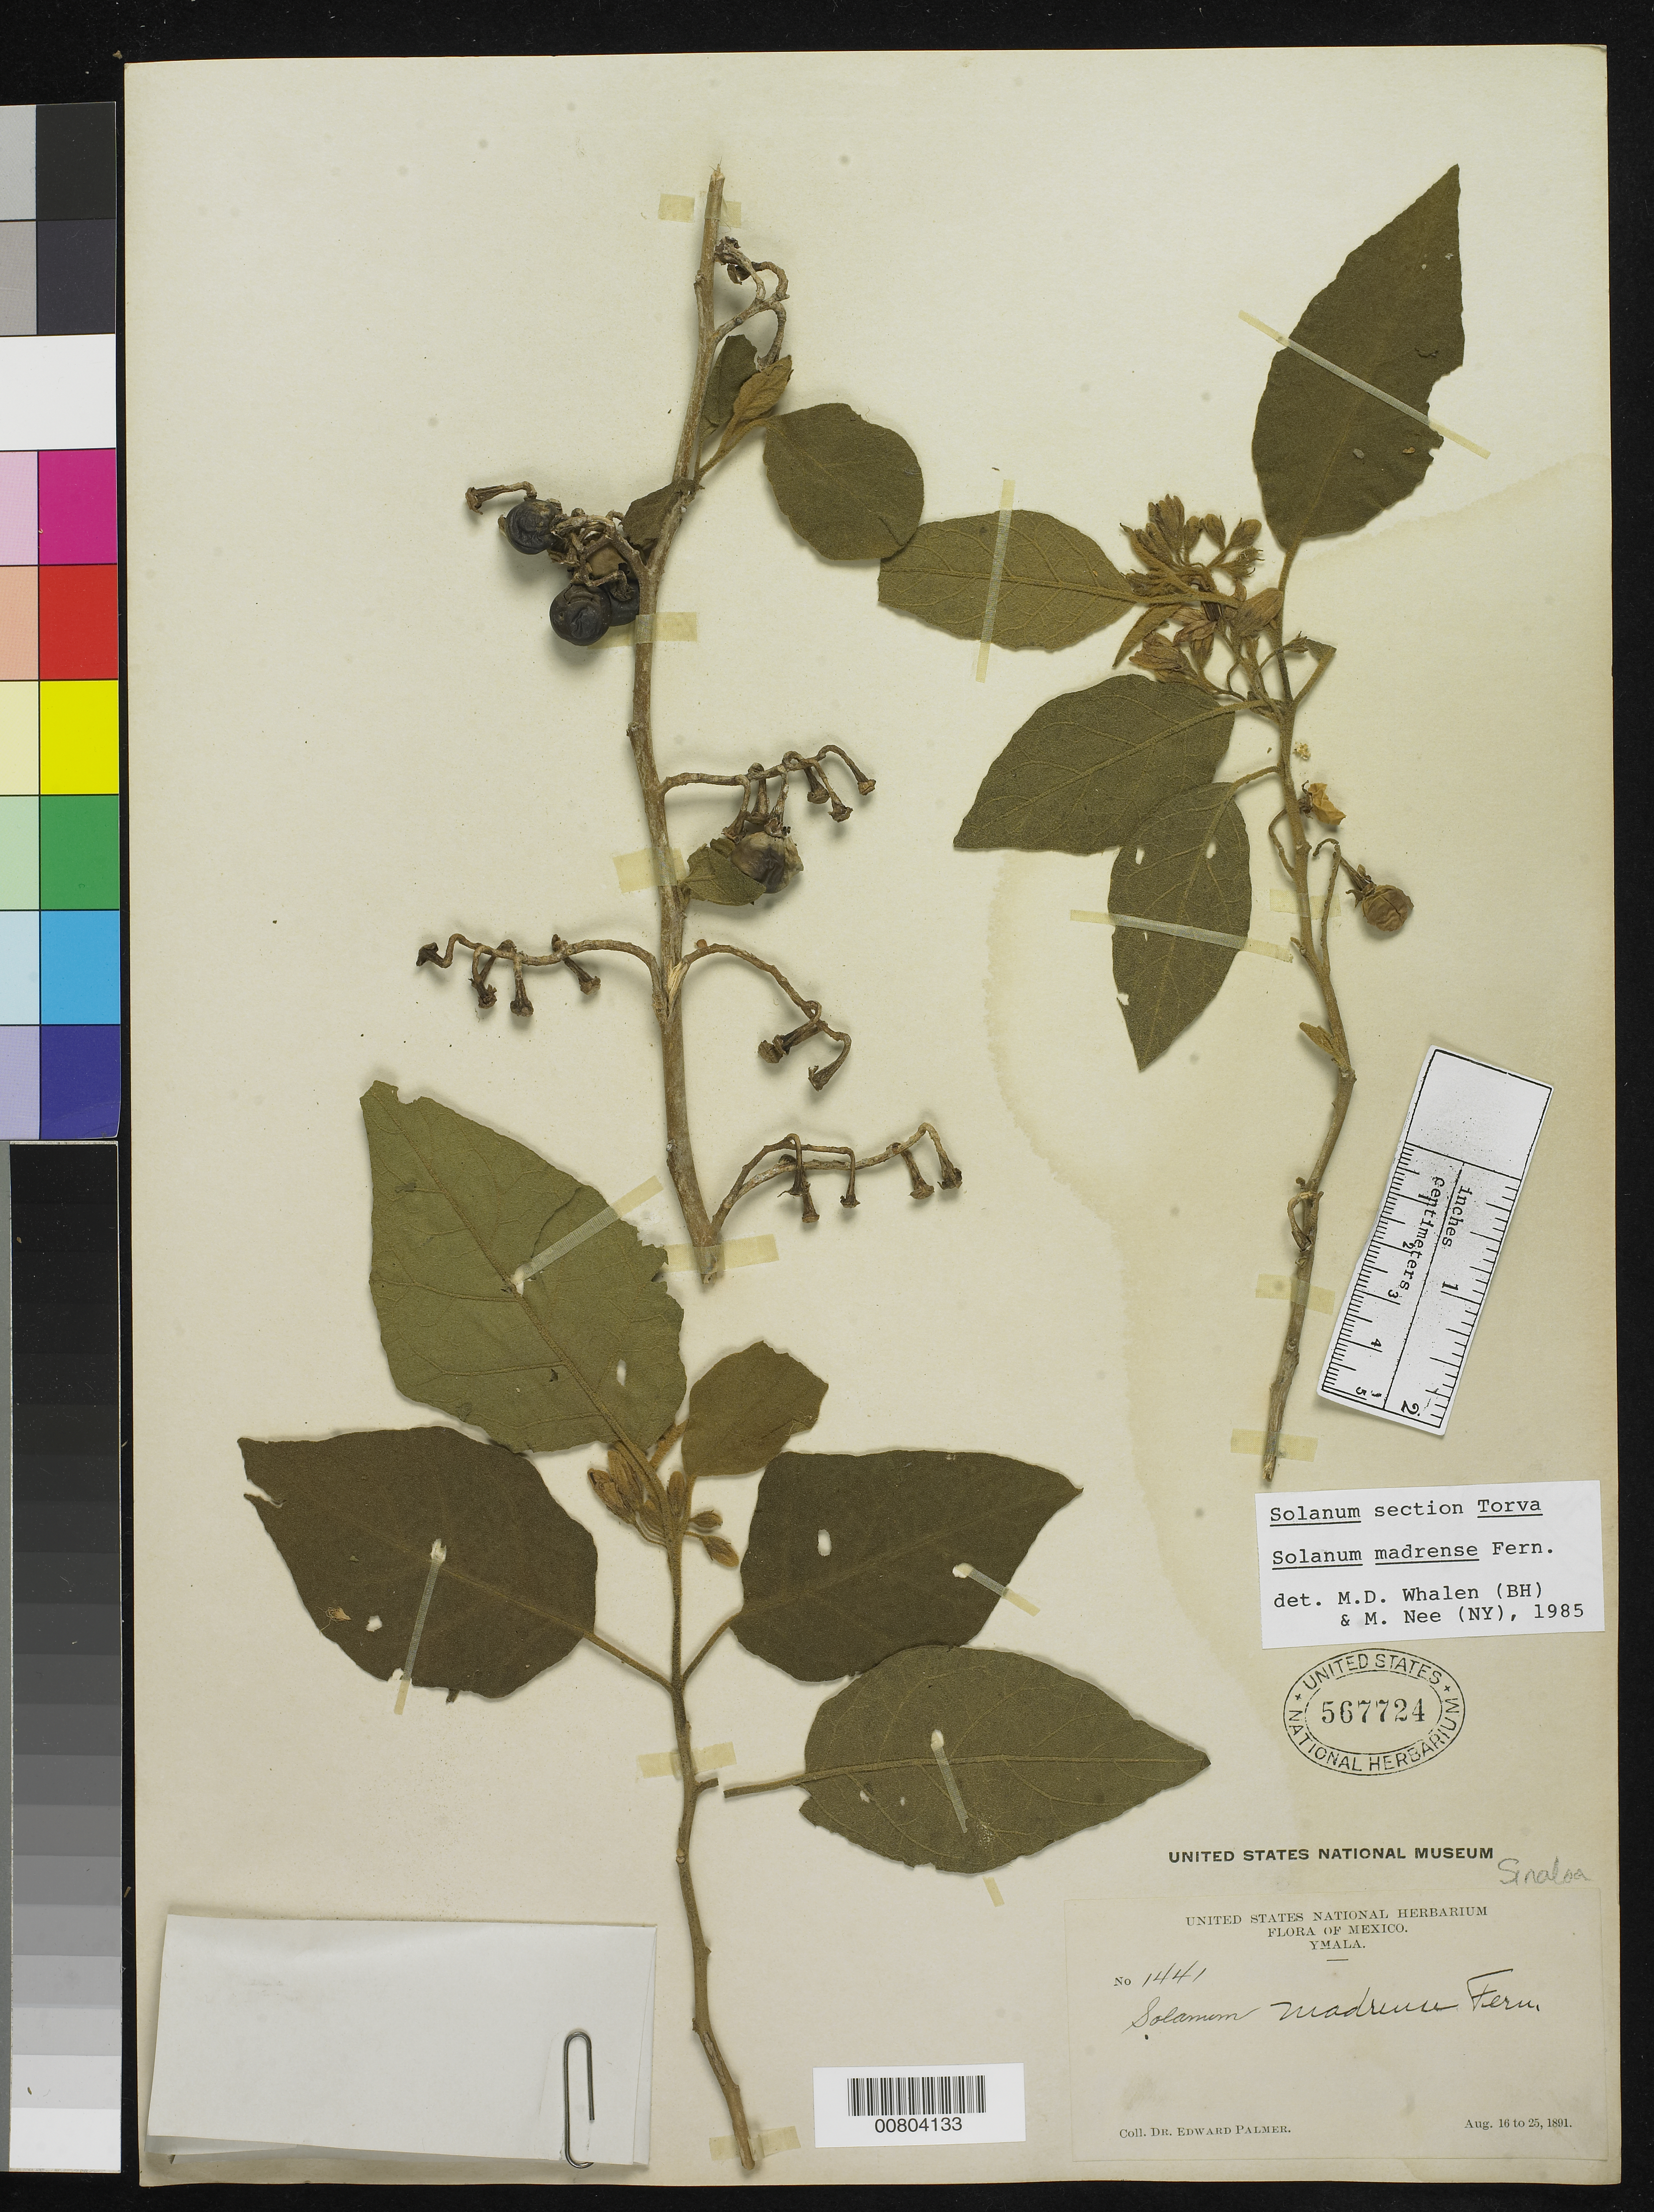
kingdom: Plantae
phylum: Tracheophyta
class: Magnoliopsida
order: Solanales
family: Solanaceae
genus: Solanum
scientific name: Solanum madrense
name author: Fernald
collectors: E. Palmer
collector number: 1441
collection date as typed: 16 Aug 1891 to 25 Aug 1891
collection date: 1891-08-16/1891-08-25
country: Mexico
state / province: Sinaloa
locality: Ymala, Sinaloa.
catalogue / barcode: US 567724